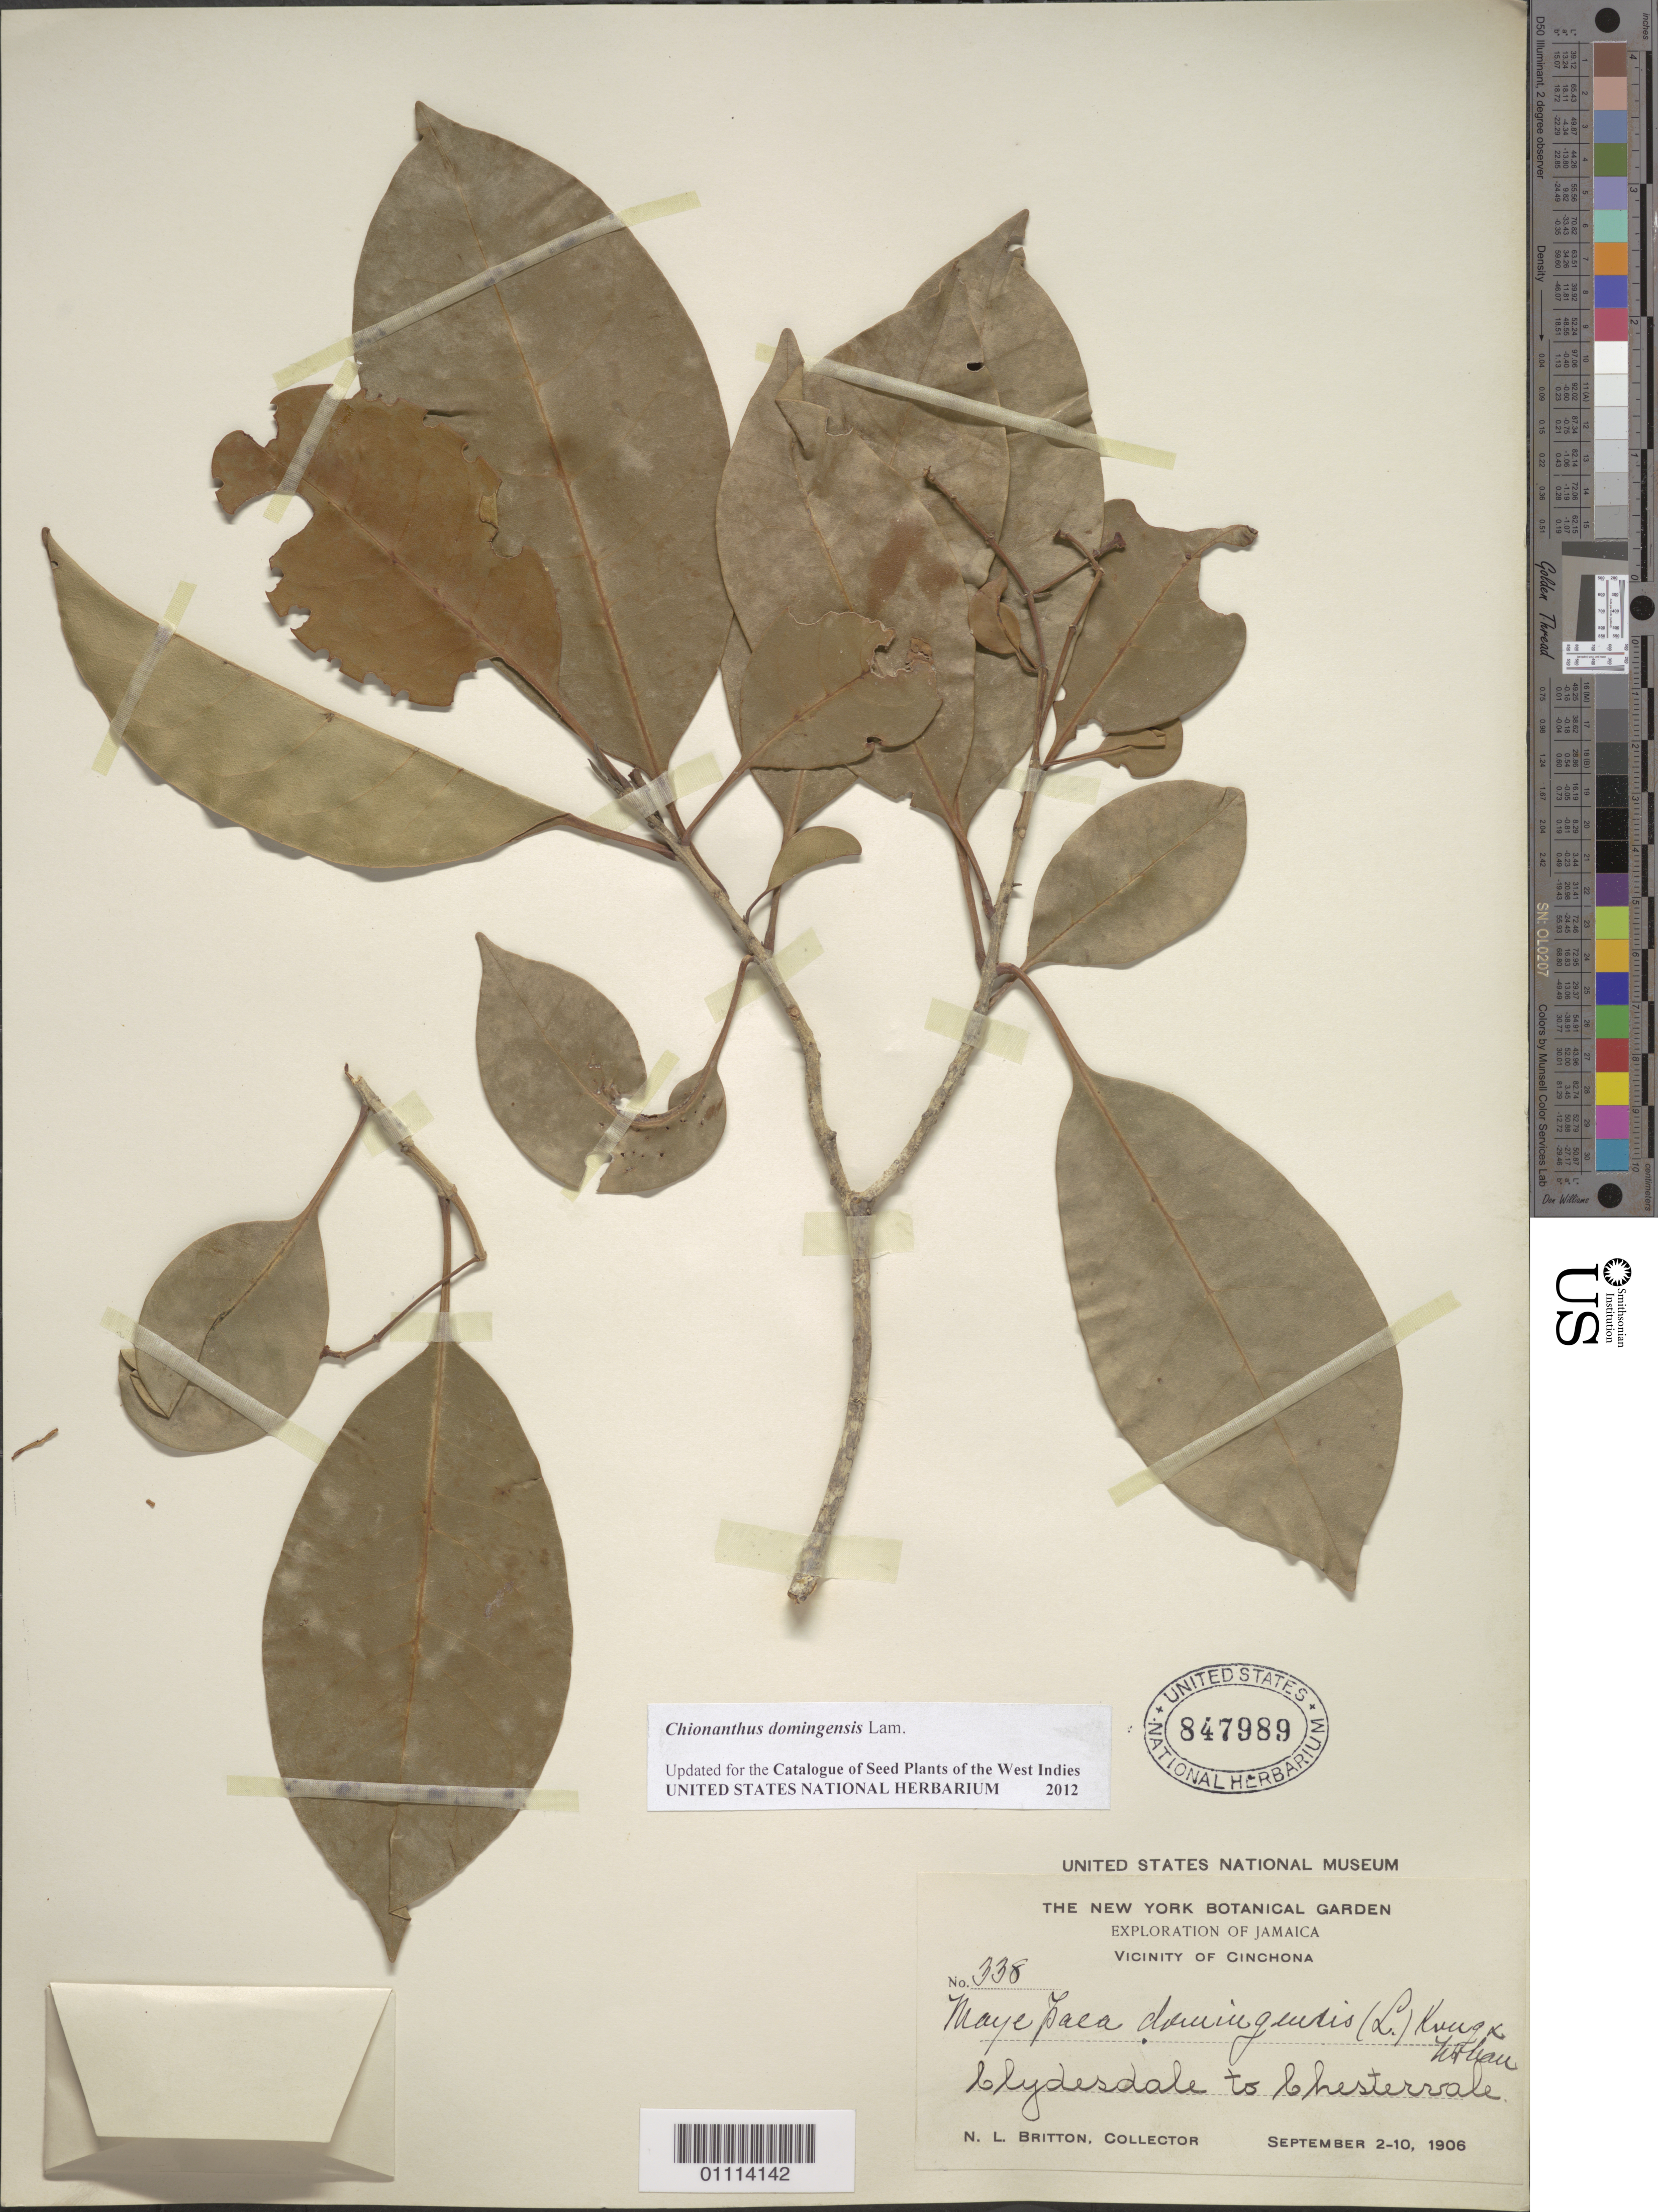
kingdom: Plantae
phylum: Tracheophyta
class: Magnoliopsida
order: Lamiales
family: Oleaceae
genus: Linociera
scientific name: Linociera domingensis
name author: (Lam.) Knobl.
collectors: N. Britton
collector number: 338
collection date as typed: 02 Sep 1906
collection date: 1906-09-02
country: Jamaica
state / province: Saint Andrew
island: Jamaica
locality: Clydesdale to Chesterdale, Vicinity of Cinchona.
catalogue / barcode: US 847989